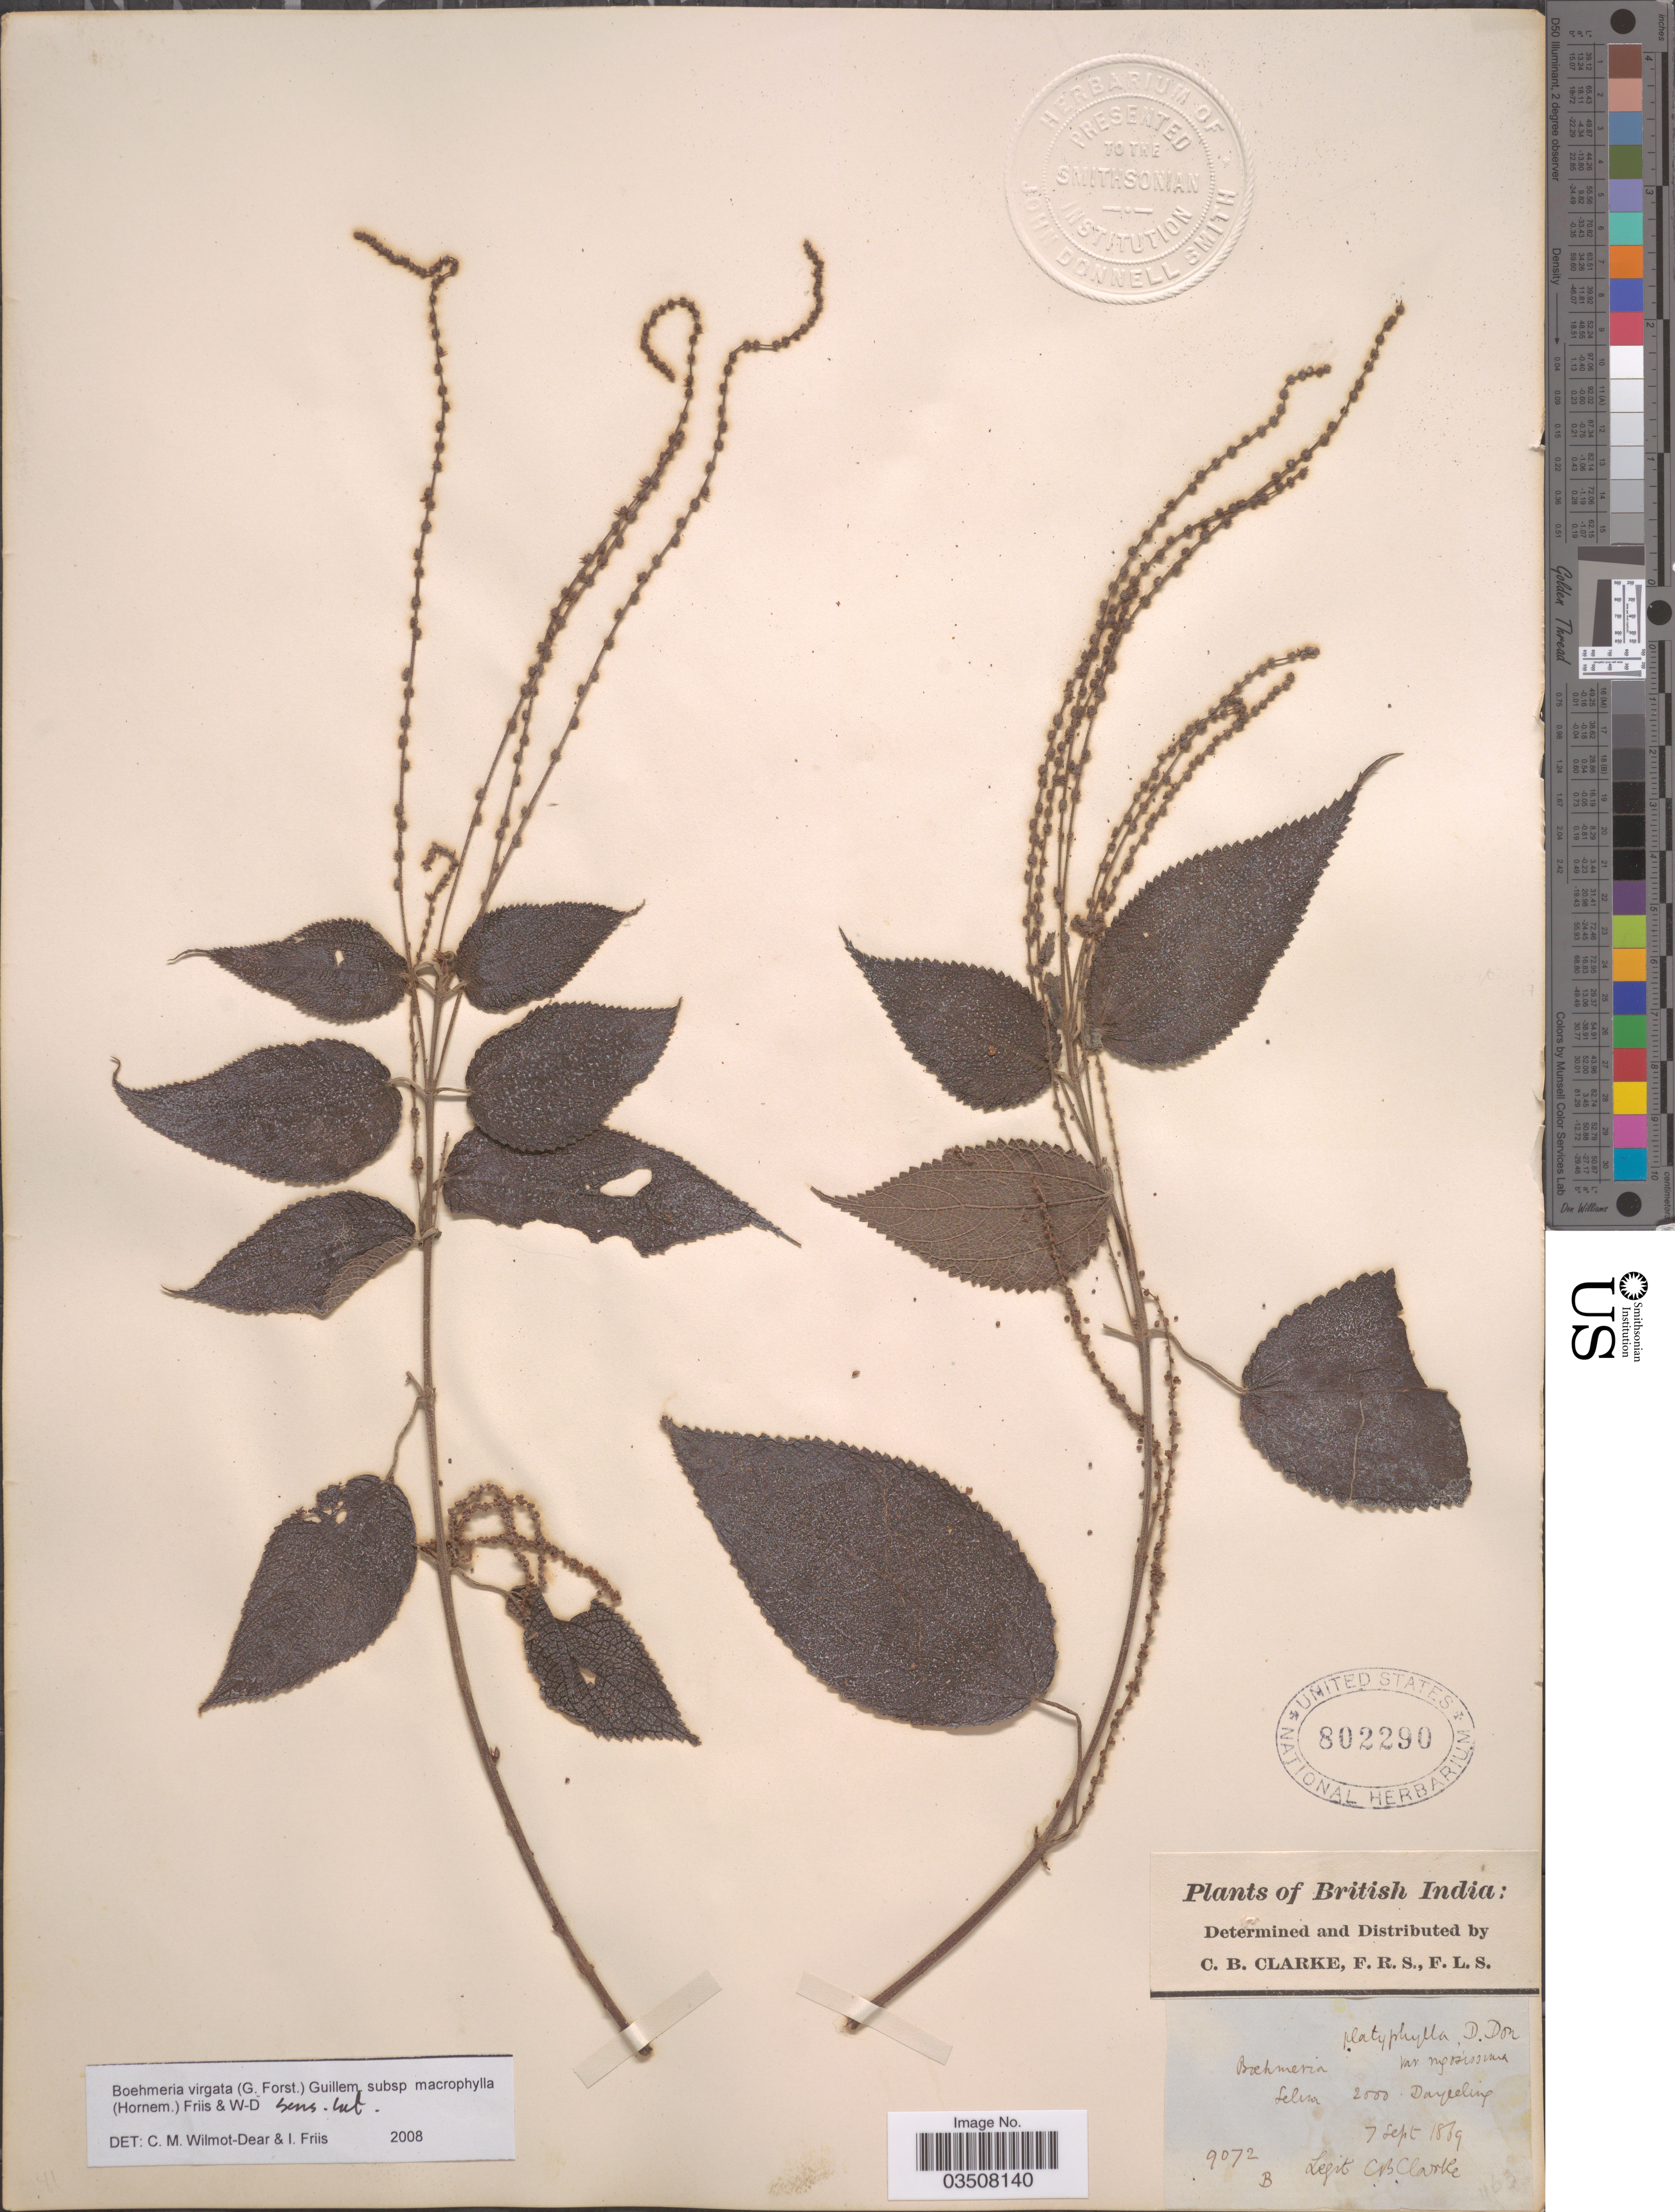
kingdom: Plantae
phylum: Tracheophyta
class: Magnoliopsida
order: Rosales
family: Urticaceae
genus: Boehmeria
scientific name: Boehmeria virgata subsp. macrophylla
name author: (Hornem.) Friis & Wilmot-Dear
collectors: C. B. Clarke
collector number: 9072B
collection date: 1869-09-07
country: India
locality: British India. Selim, Darjeeling.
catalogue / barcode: US 802290